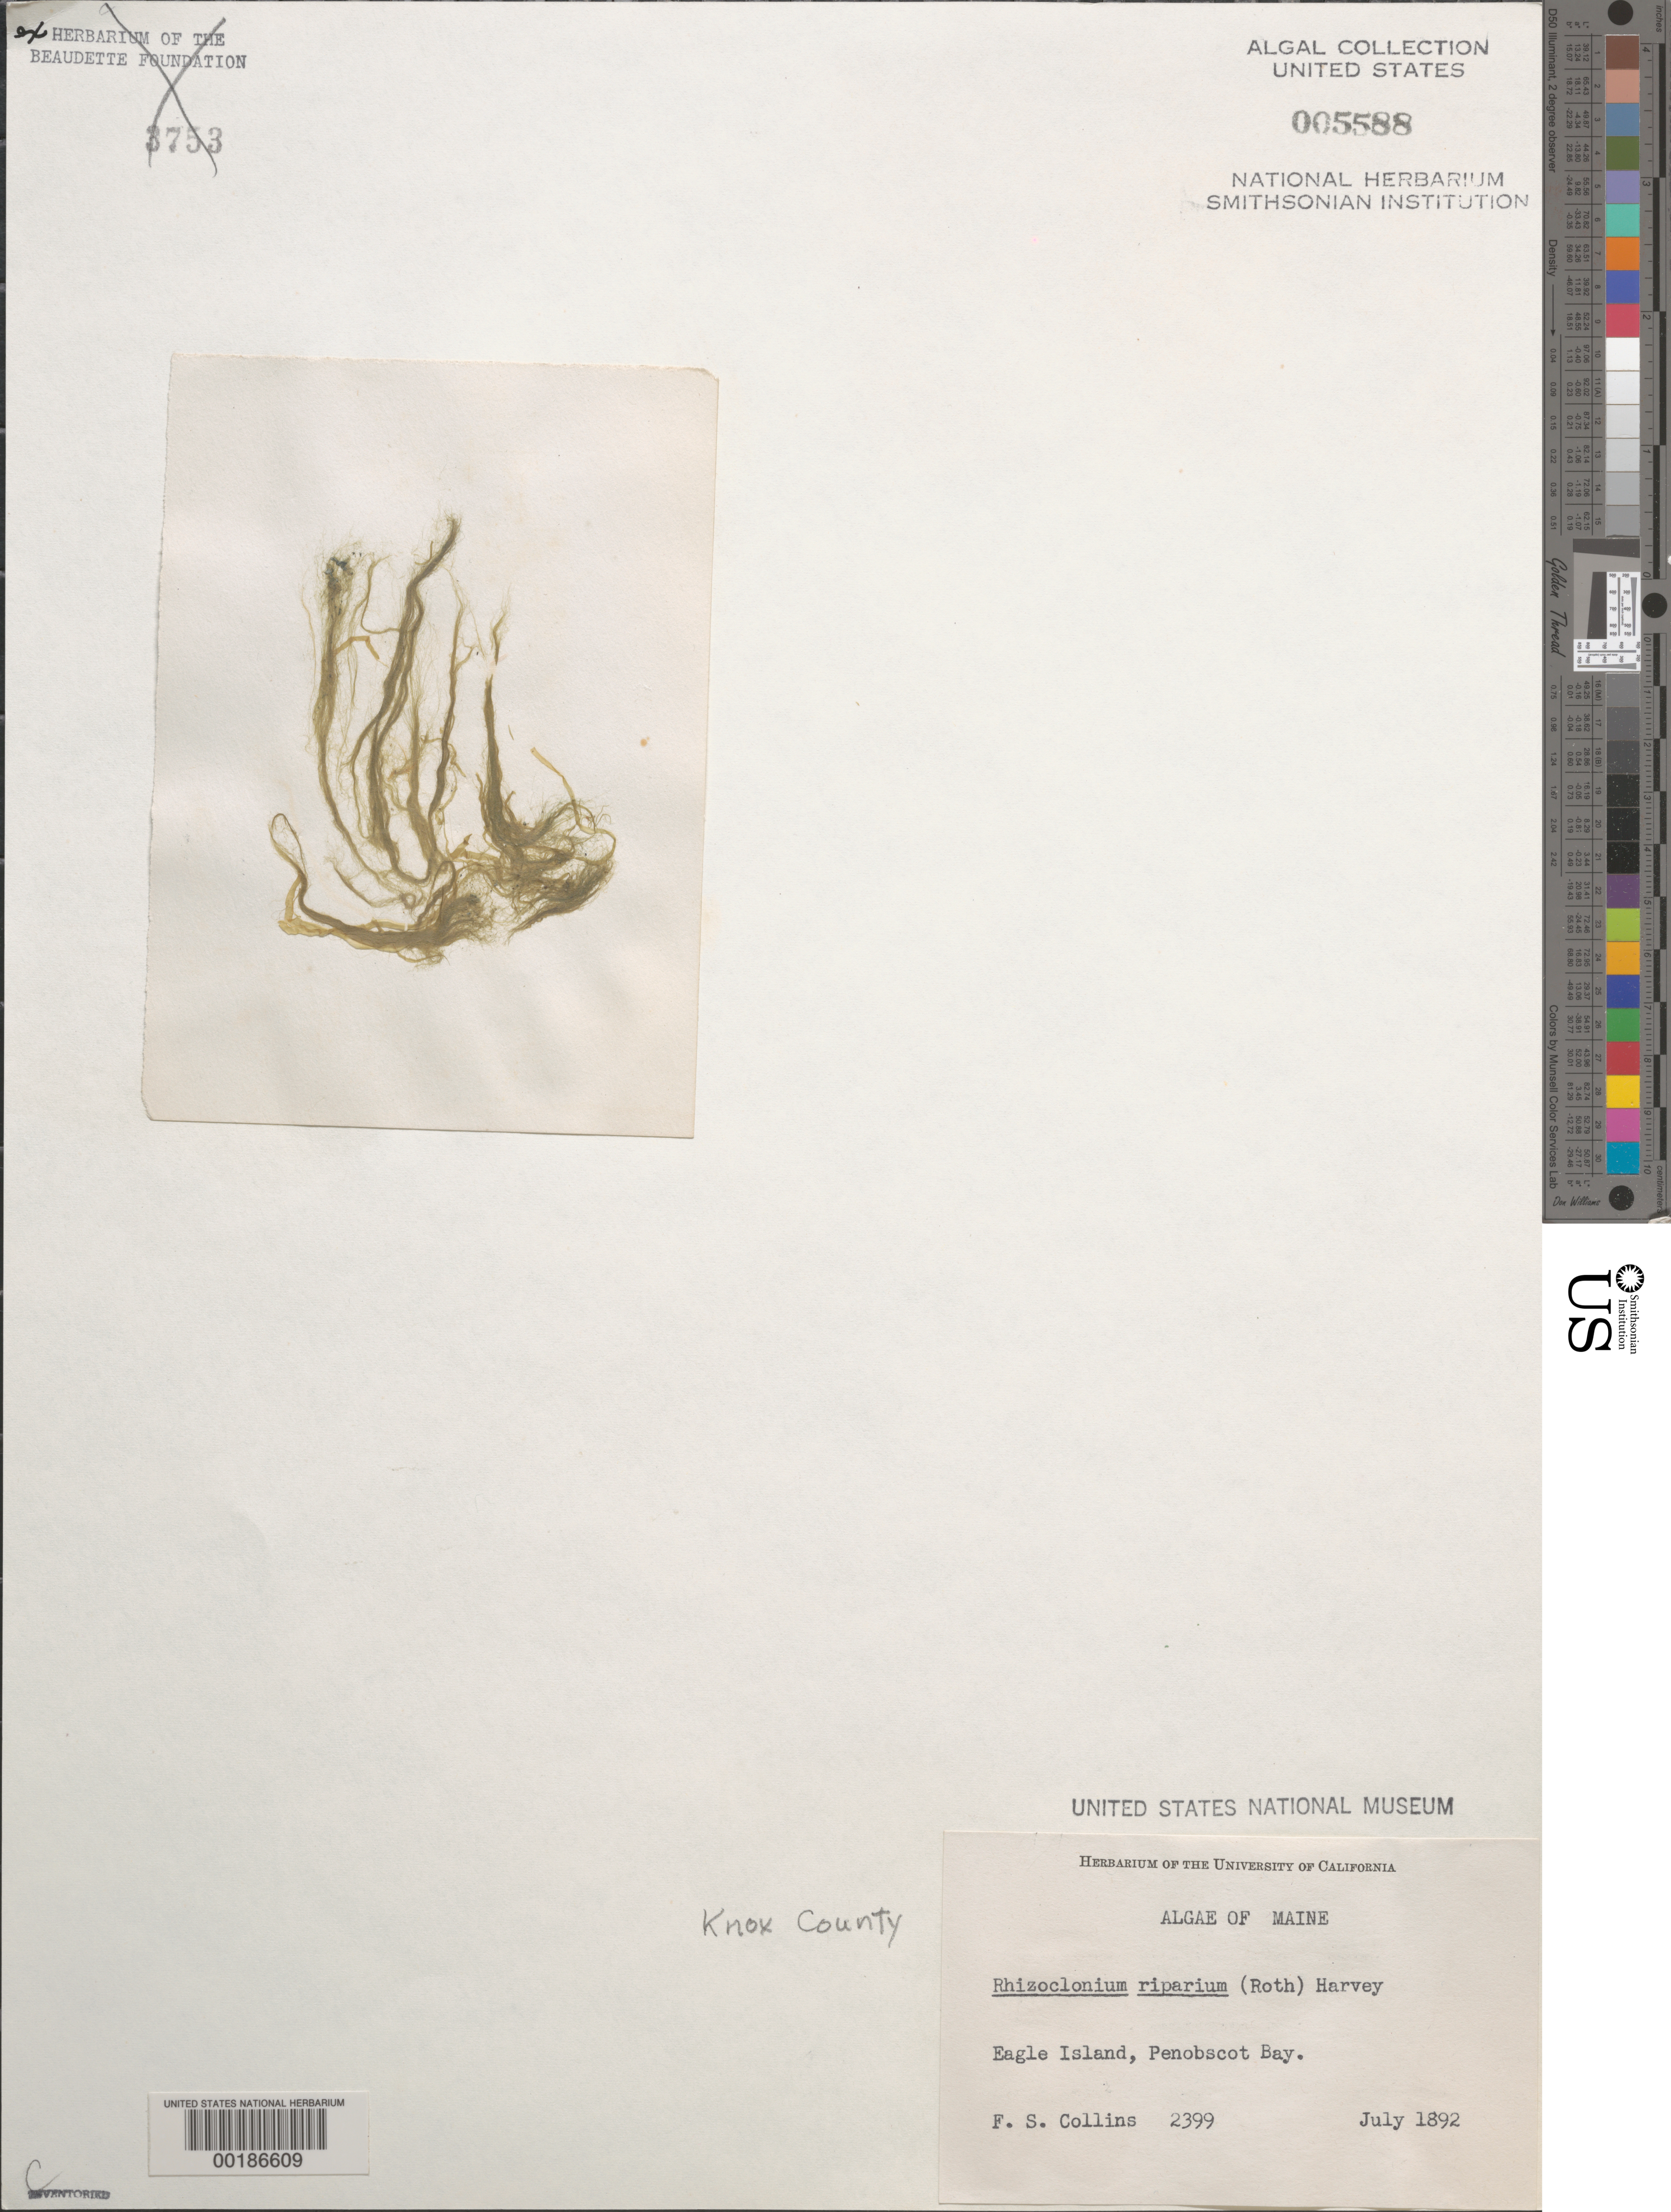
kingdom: Plantae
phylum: Chlorophyta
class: Ulvophyceae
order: Cladophorales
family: Cladophoraceae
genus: Rhizoclonium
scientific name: Rhizoclonium riparium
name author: (Roth) Harv.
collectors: F. Collins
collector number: FSC 2399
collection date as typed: Jul 1892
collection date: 1892-07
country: United States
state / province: Maine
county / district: Knox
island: Eagle Island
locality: Penobscot Bay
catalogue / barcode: US 5588